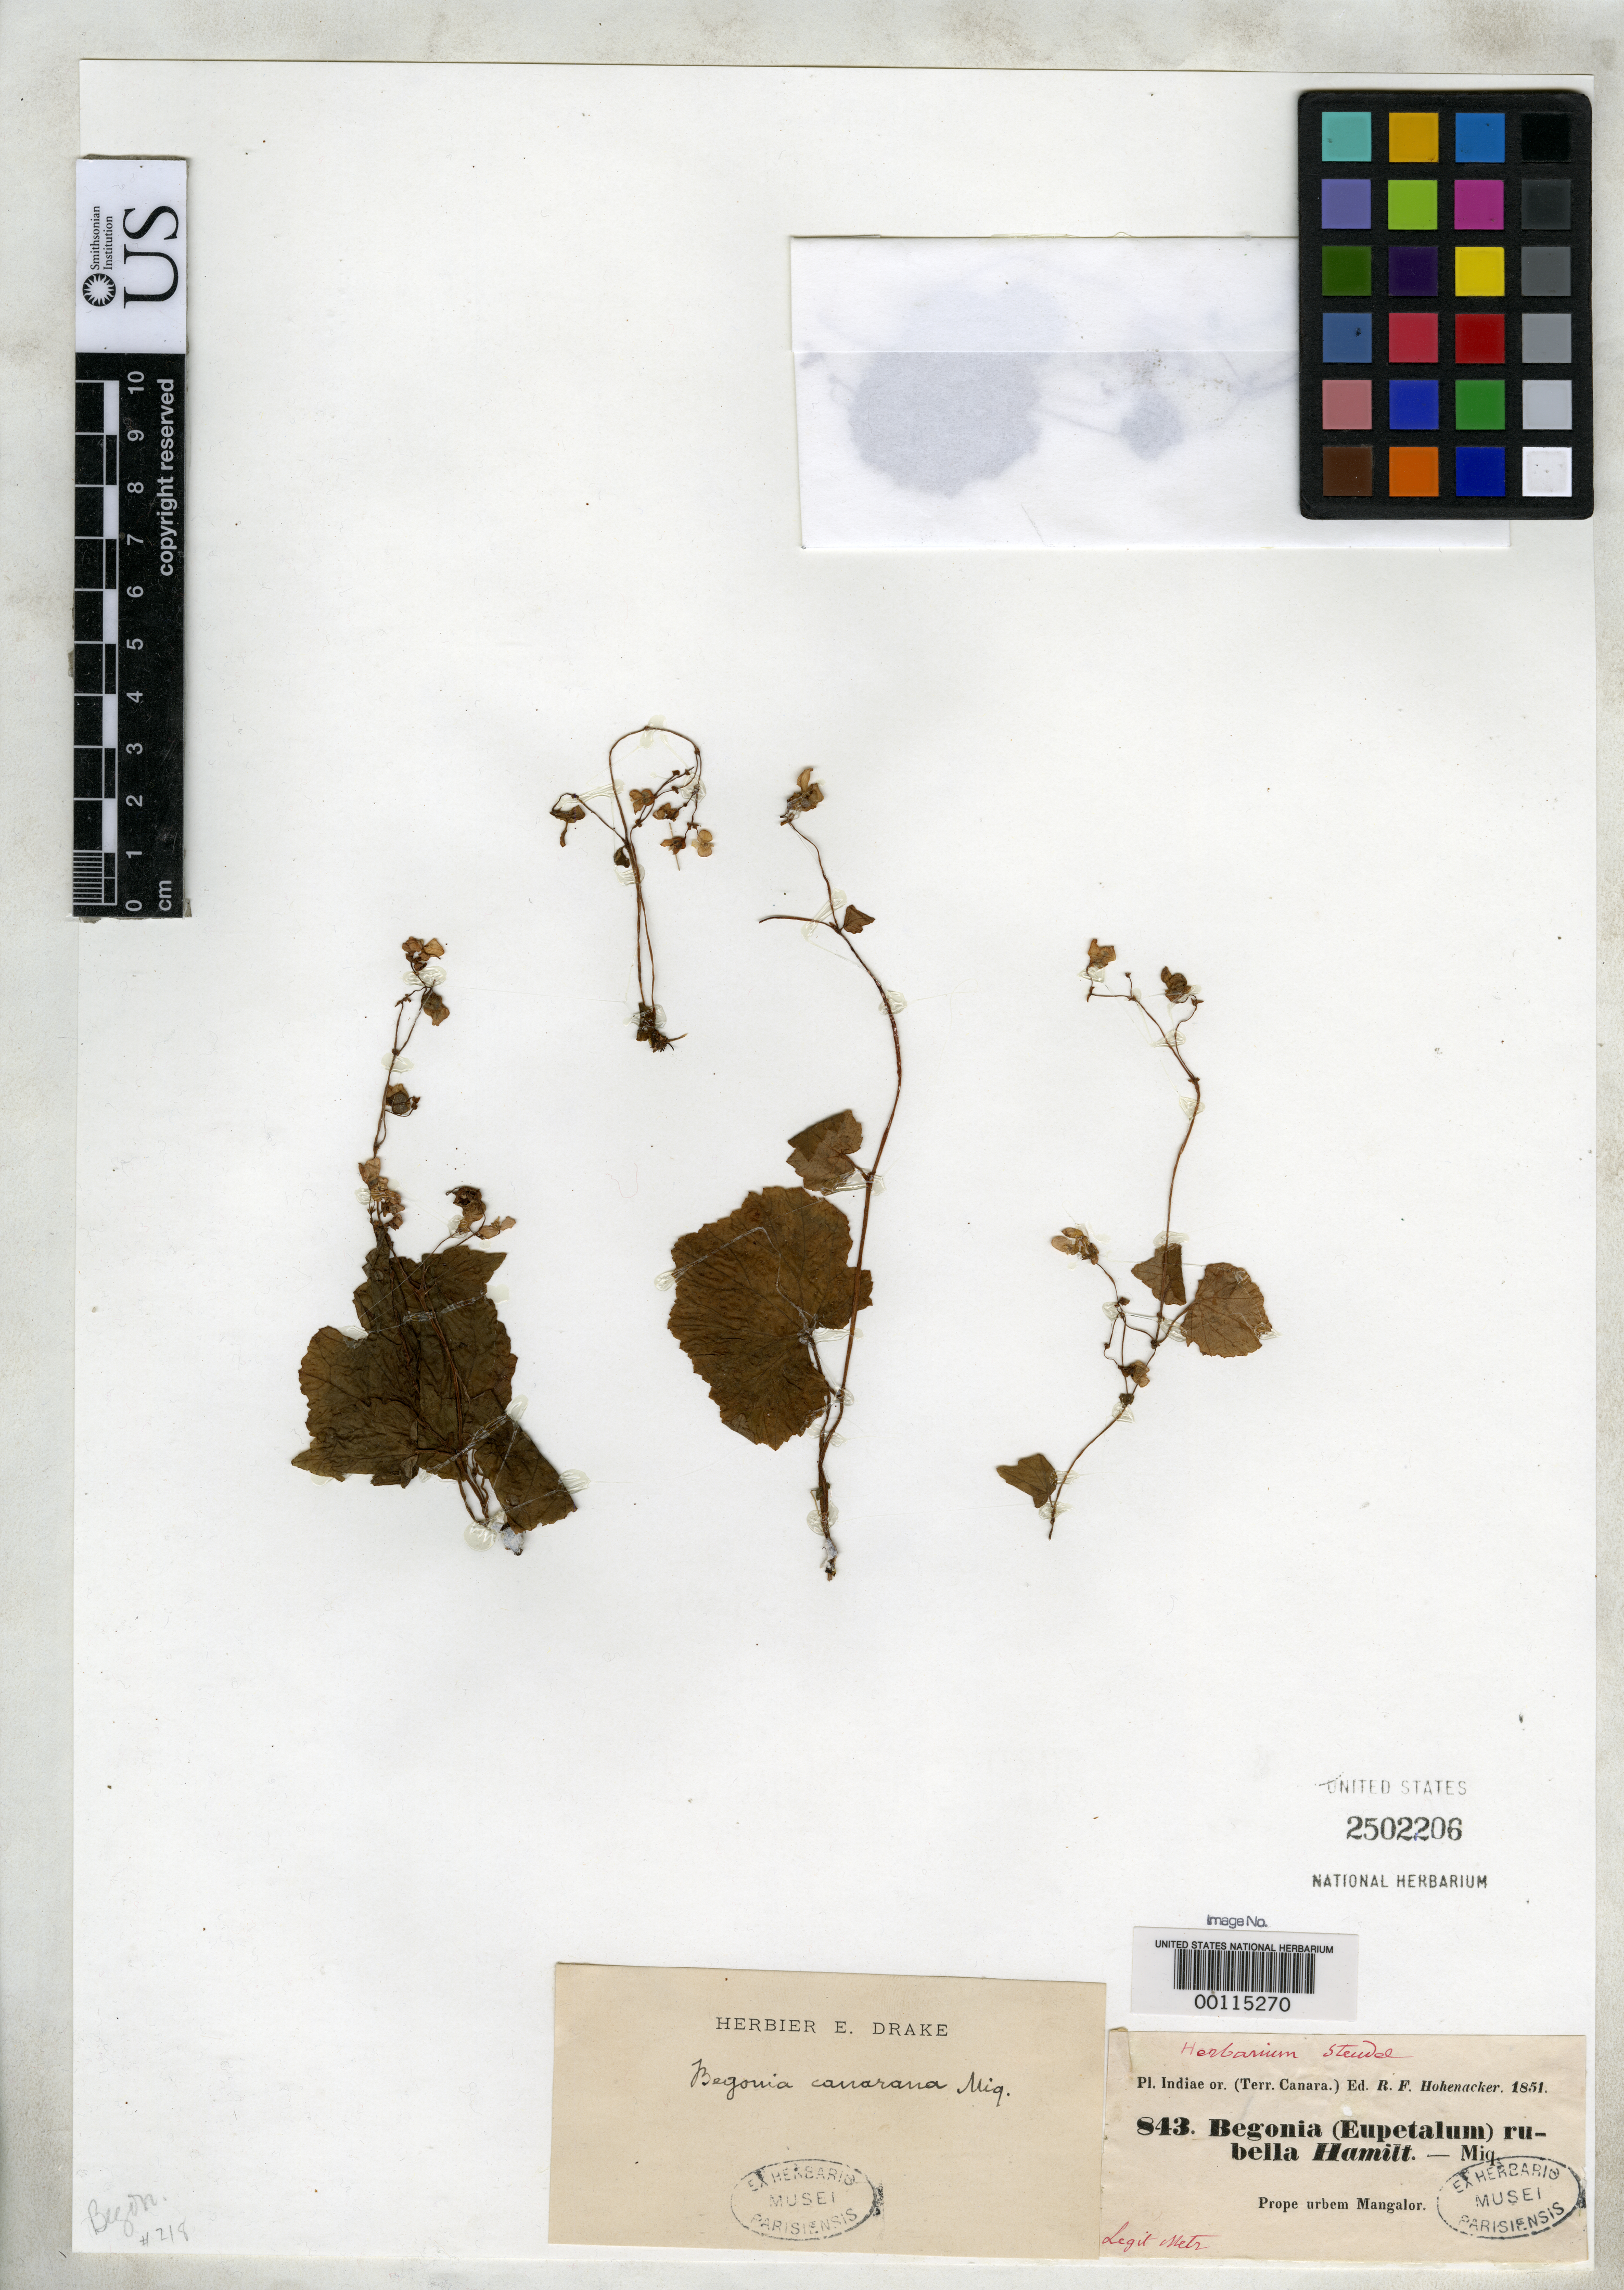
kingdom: Plantae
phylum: Tracheophyta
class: Magnoliopsida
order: Cucurbitales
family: Begoniaceae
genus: Begonia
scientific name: Begonia canarana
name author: Miq.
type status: Isotype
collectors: F. Metz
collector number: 843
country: India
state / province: Karnataka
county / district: Mysore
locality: Near Mangalor.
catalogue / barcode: US 2502206